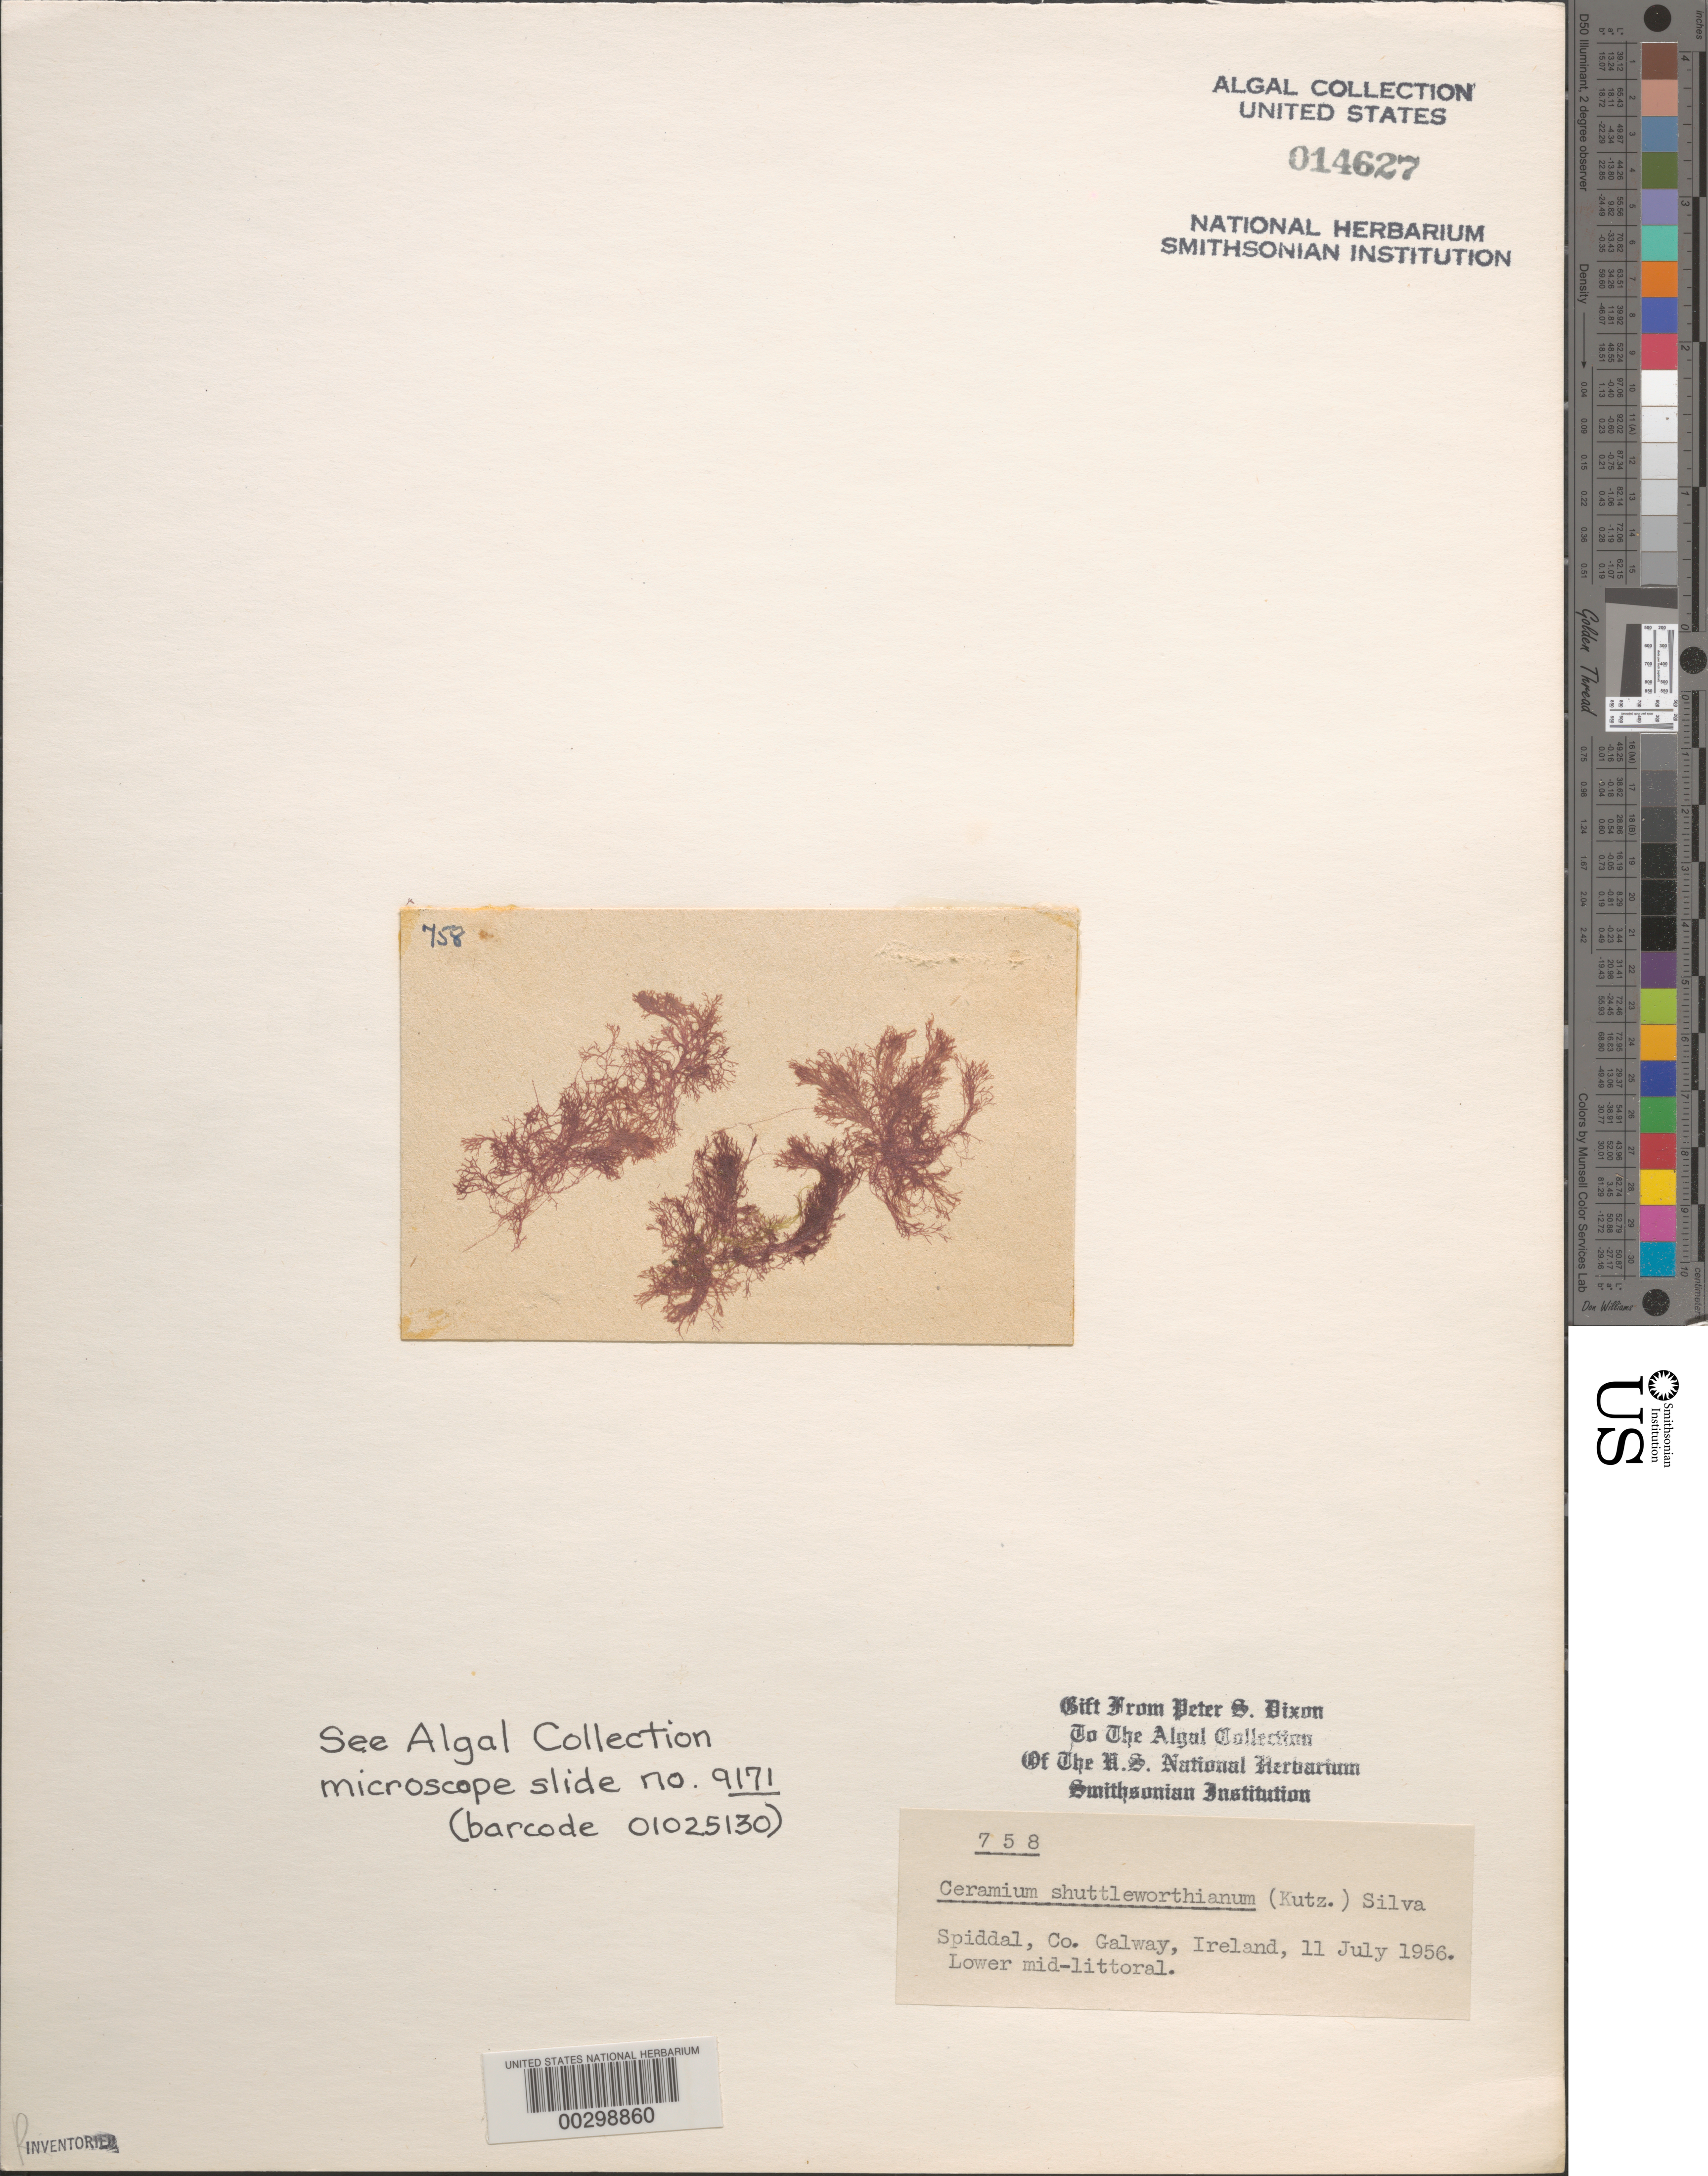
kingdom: Plantae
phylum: Rhodophyta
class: Florideophyceae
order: Ceramiales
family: Ceramiaceae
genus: Ceramium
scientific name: Ceramium shuttleworthianum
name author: (Kütz.) Rabenh.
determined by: Dixon, P. S.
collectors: P. S. Dixon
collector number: PSD 758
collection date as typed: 11 Jul 1956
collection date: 1956-07-11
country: Ireland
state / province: Connaught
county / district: Galway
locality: Spiddal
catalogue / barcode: US 14627